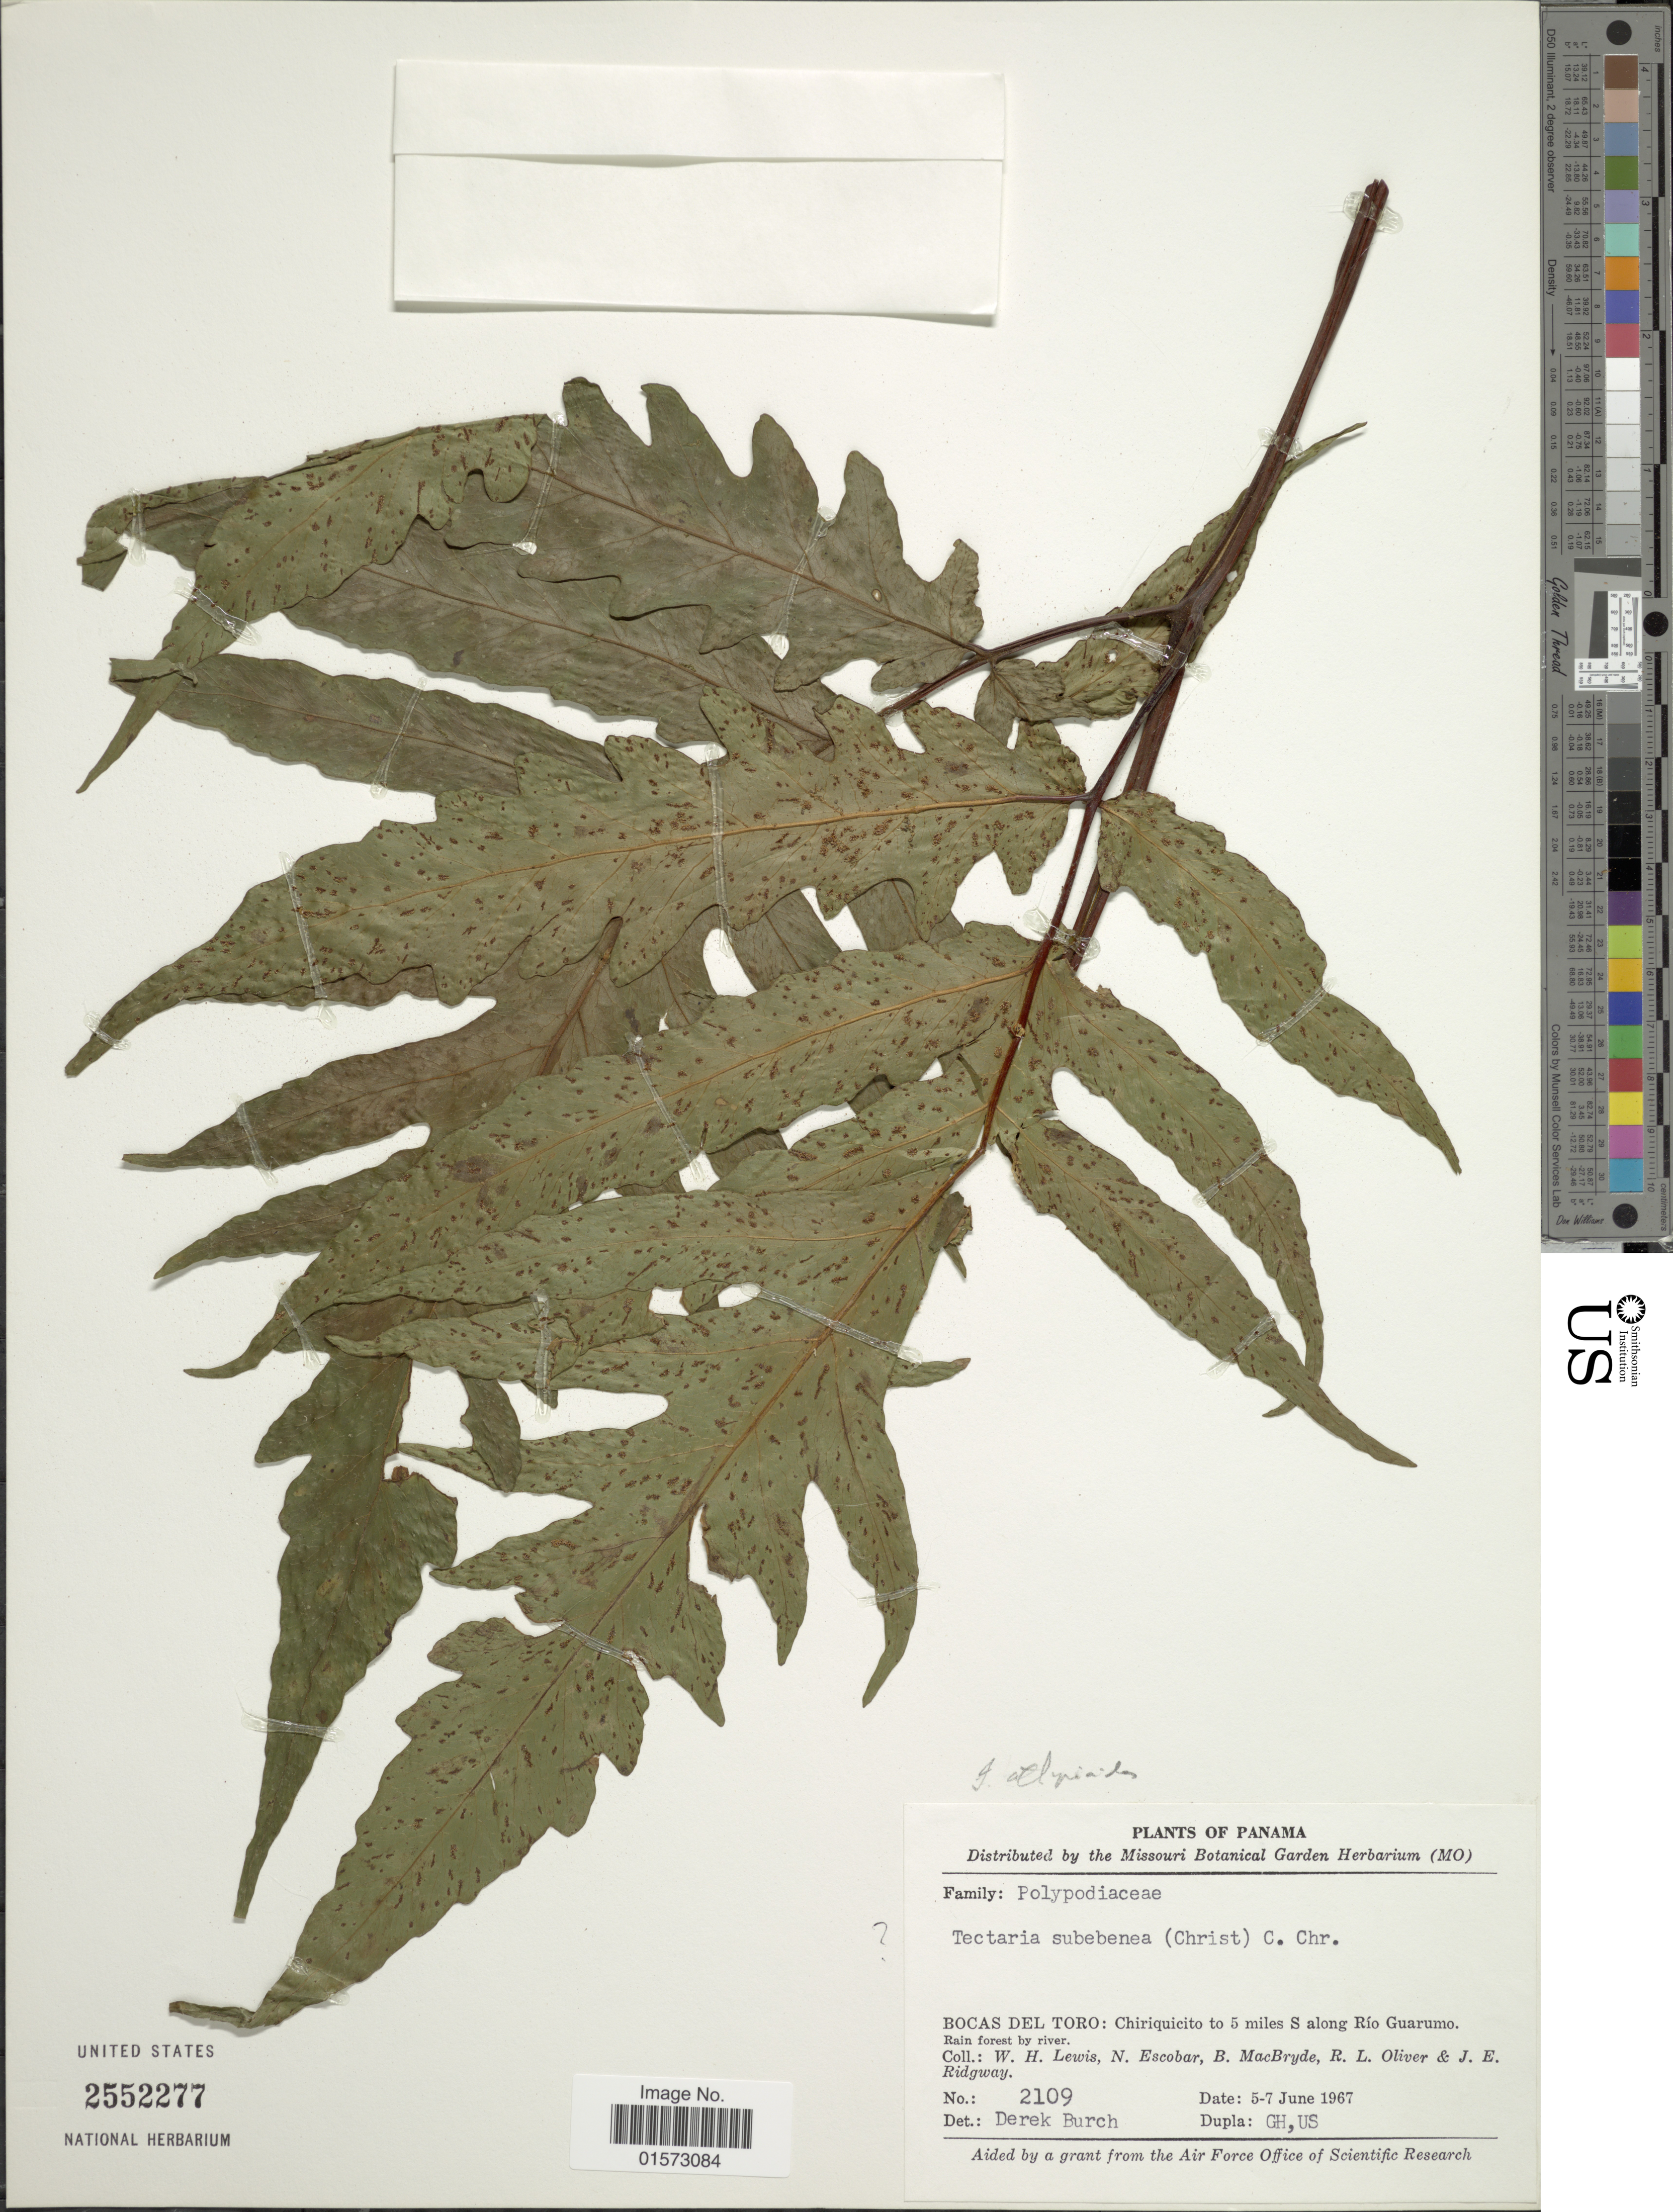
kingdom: Plantae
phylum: Tracheophyta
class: Polypodiopsida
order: Polypodiales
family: Tectariaceae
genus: Tectaria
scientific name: Tectaria athyrioides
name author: (Baker) C. Chr.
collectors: W. H. Lewis, N. Escobar, B. MacBryde, R. Oliver & J. Ridgway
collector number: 2109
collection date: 1967-06-05/1967-06-07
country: Panama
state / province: Bocas del Toro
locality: Chiriquicito to 5 miles S along Río Guarumo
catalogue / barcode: US 2552277